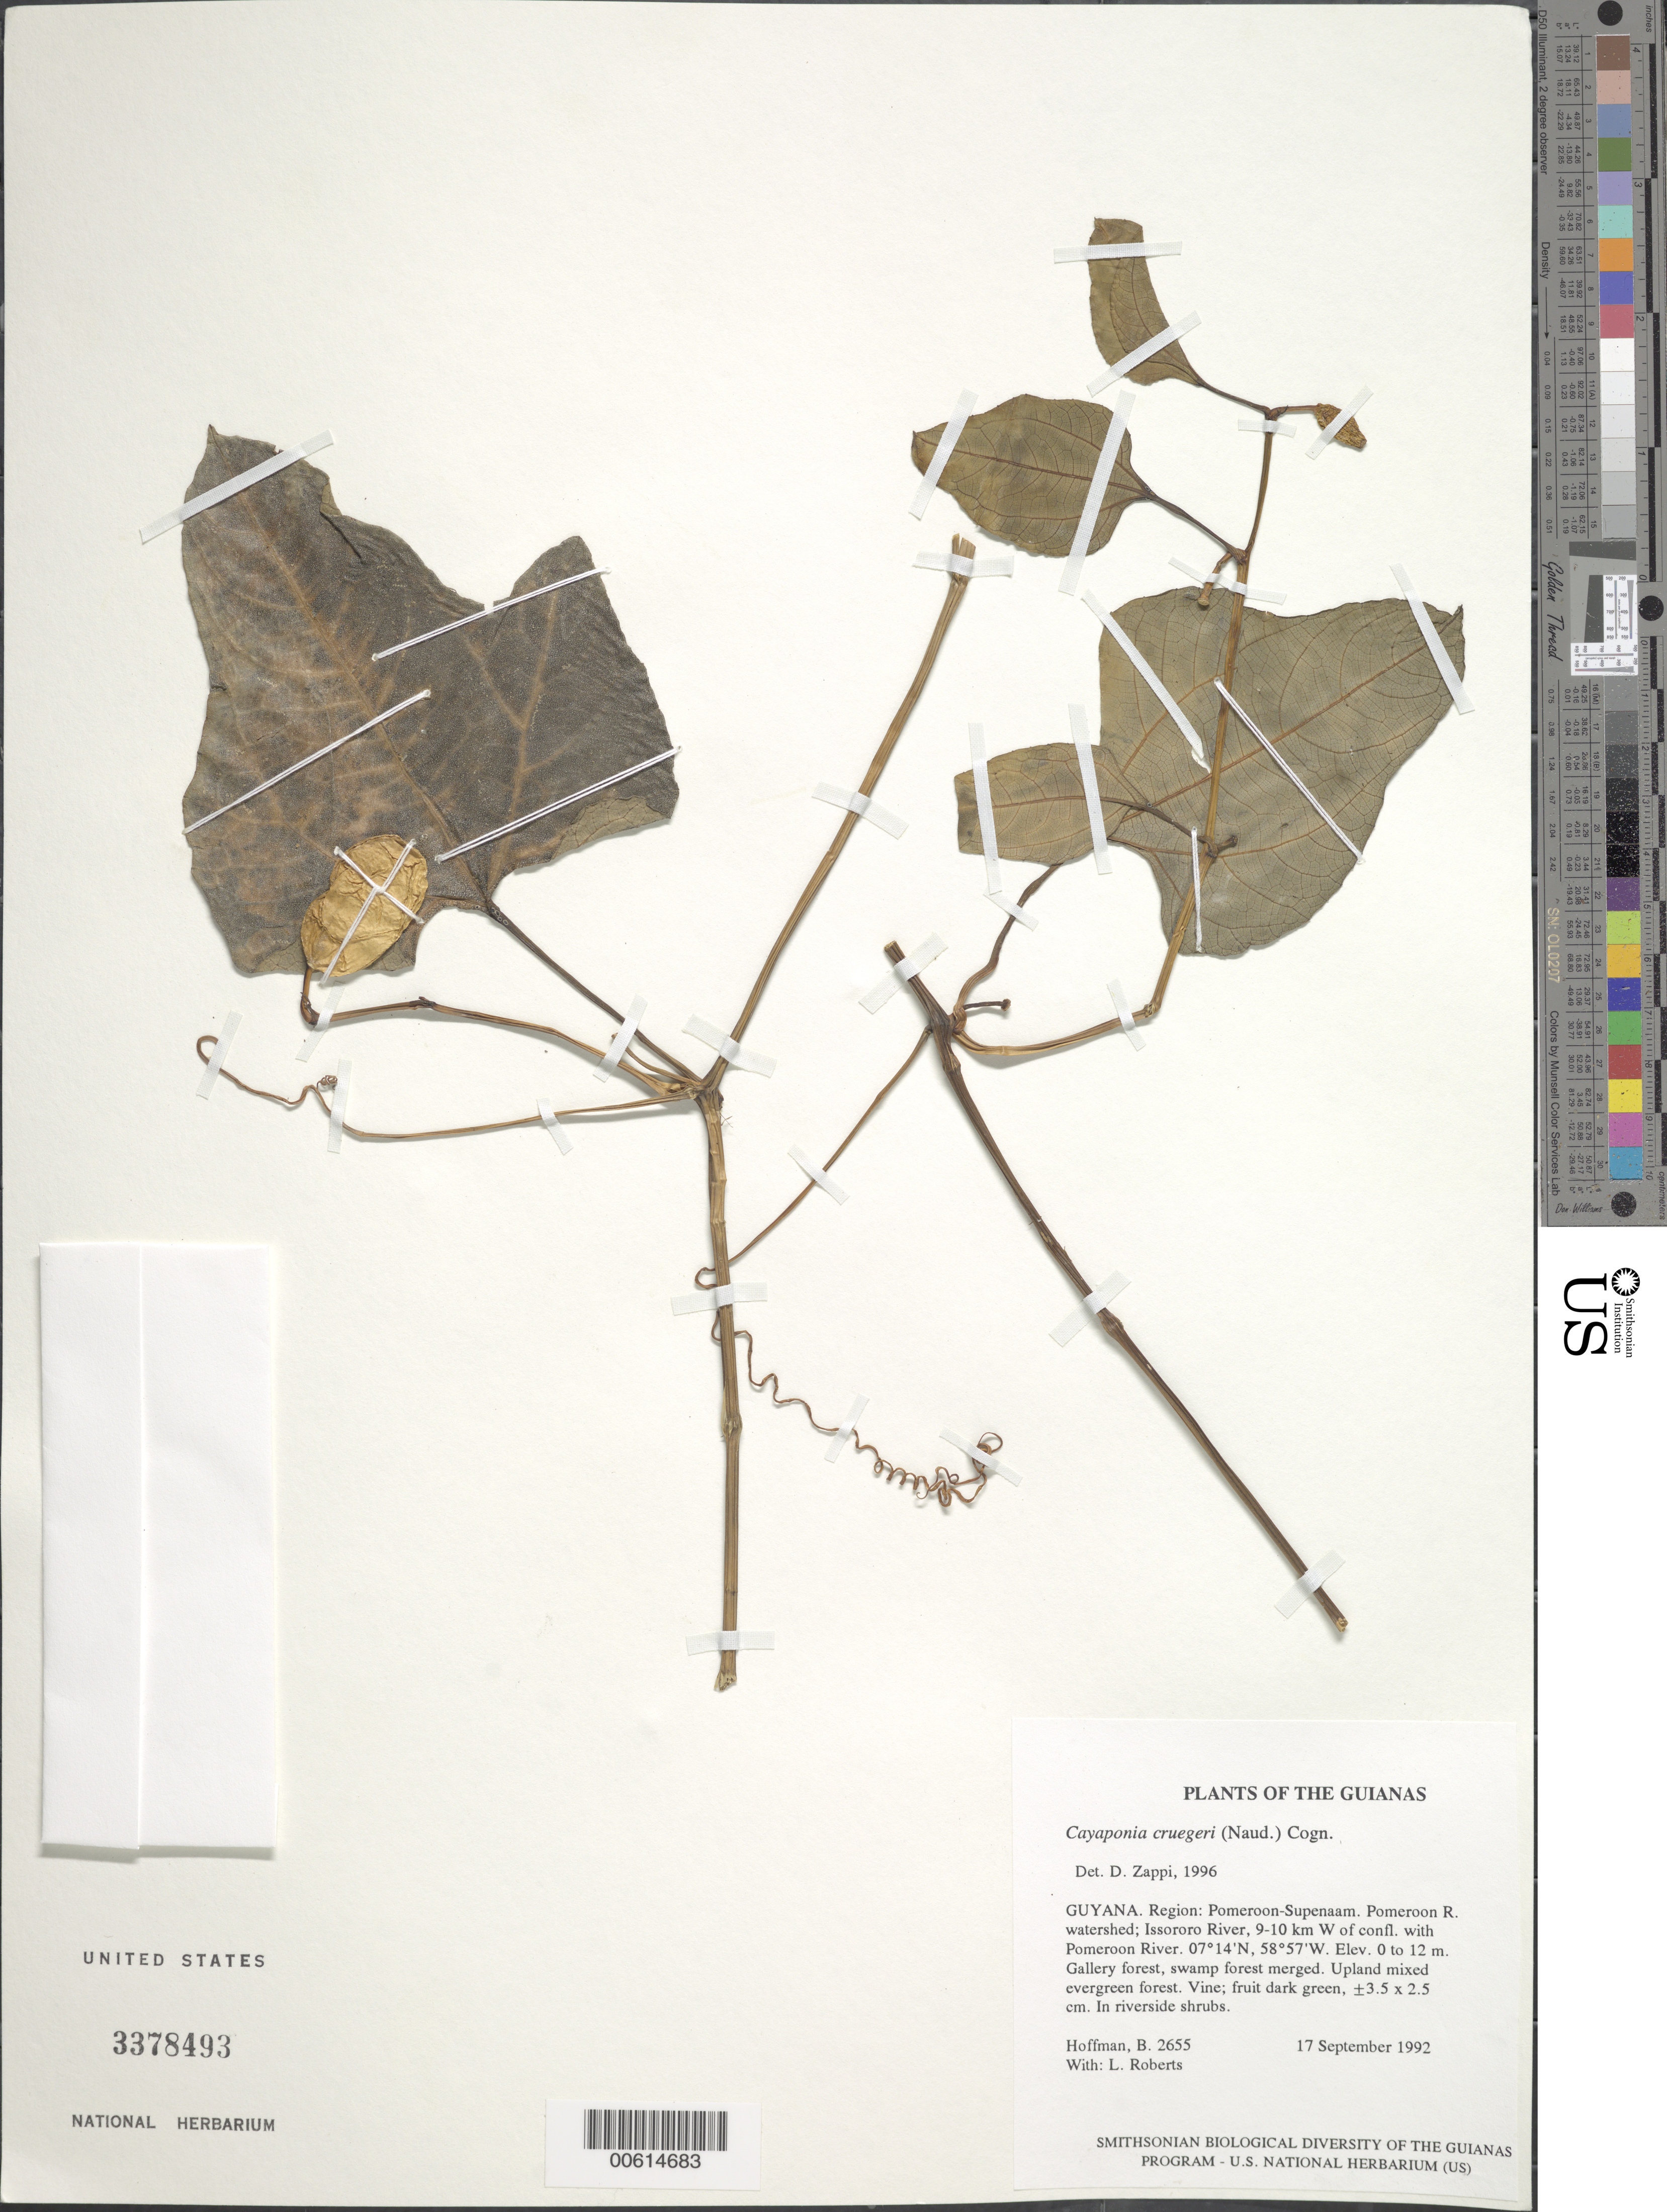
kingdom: Plantae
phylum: Tracheophyta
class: Magnoliopsida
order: Cucurbitales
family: Cucurbitaceae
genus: Cayaponia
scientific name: Cayaponia cruegeri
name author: (Naudin) Cogn.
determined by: Zappi, Daniela C.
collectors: B. Hoffman & L. Roberts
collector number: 2655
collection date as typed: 17 September 1992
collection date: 1992-09-17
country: Guyana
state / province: Pomeroon-Supenaam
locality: Pomeroon River watershed; Issororo River, 9-10 km W of confluence with Pomeroon River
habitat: Gallery forest, swamp forest merged. Upland mixed evergreen forest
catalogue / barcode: US 3378493